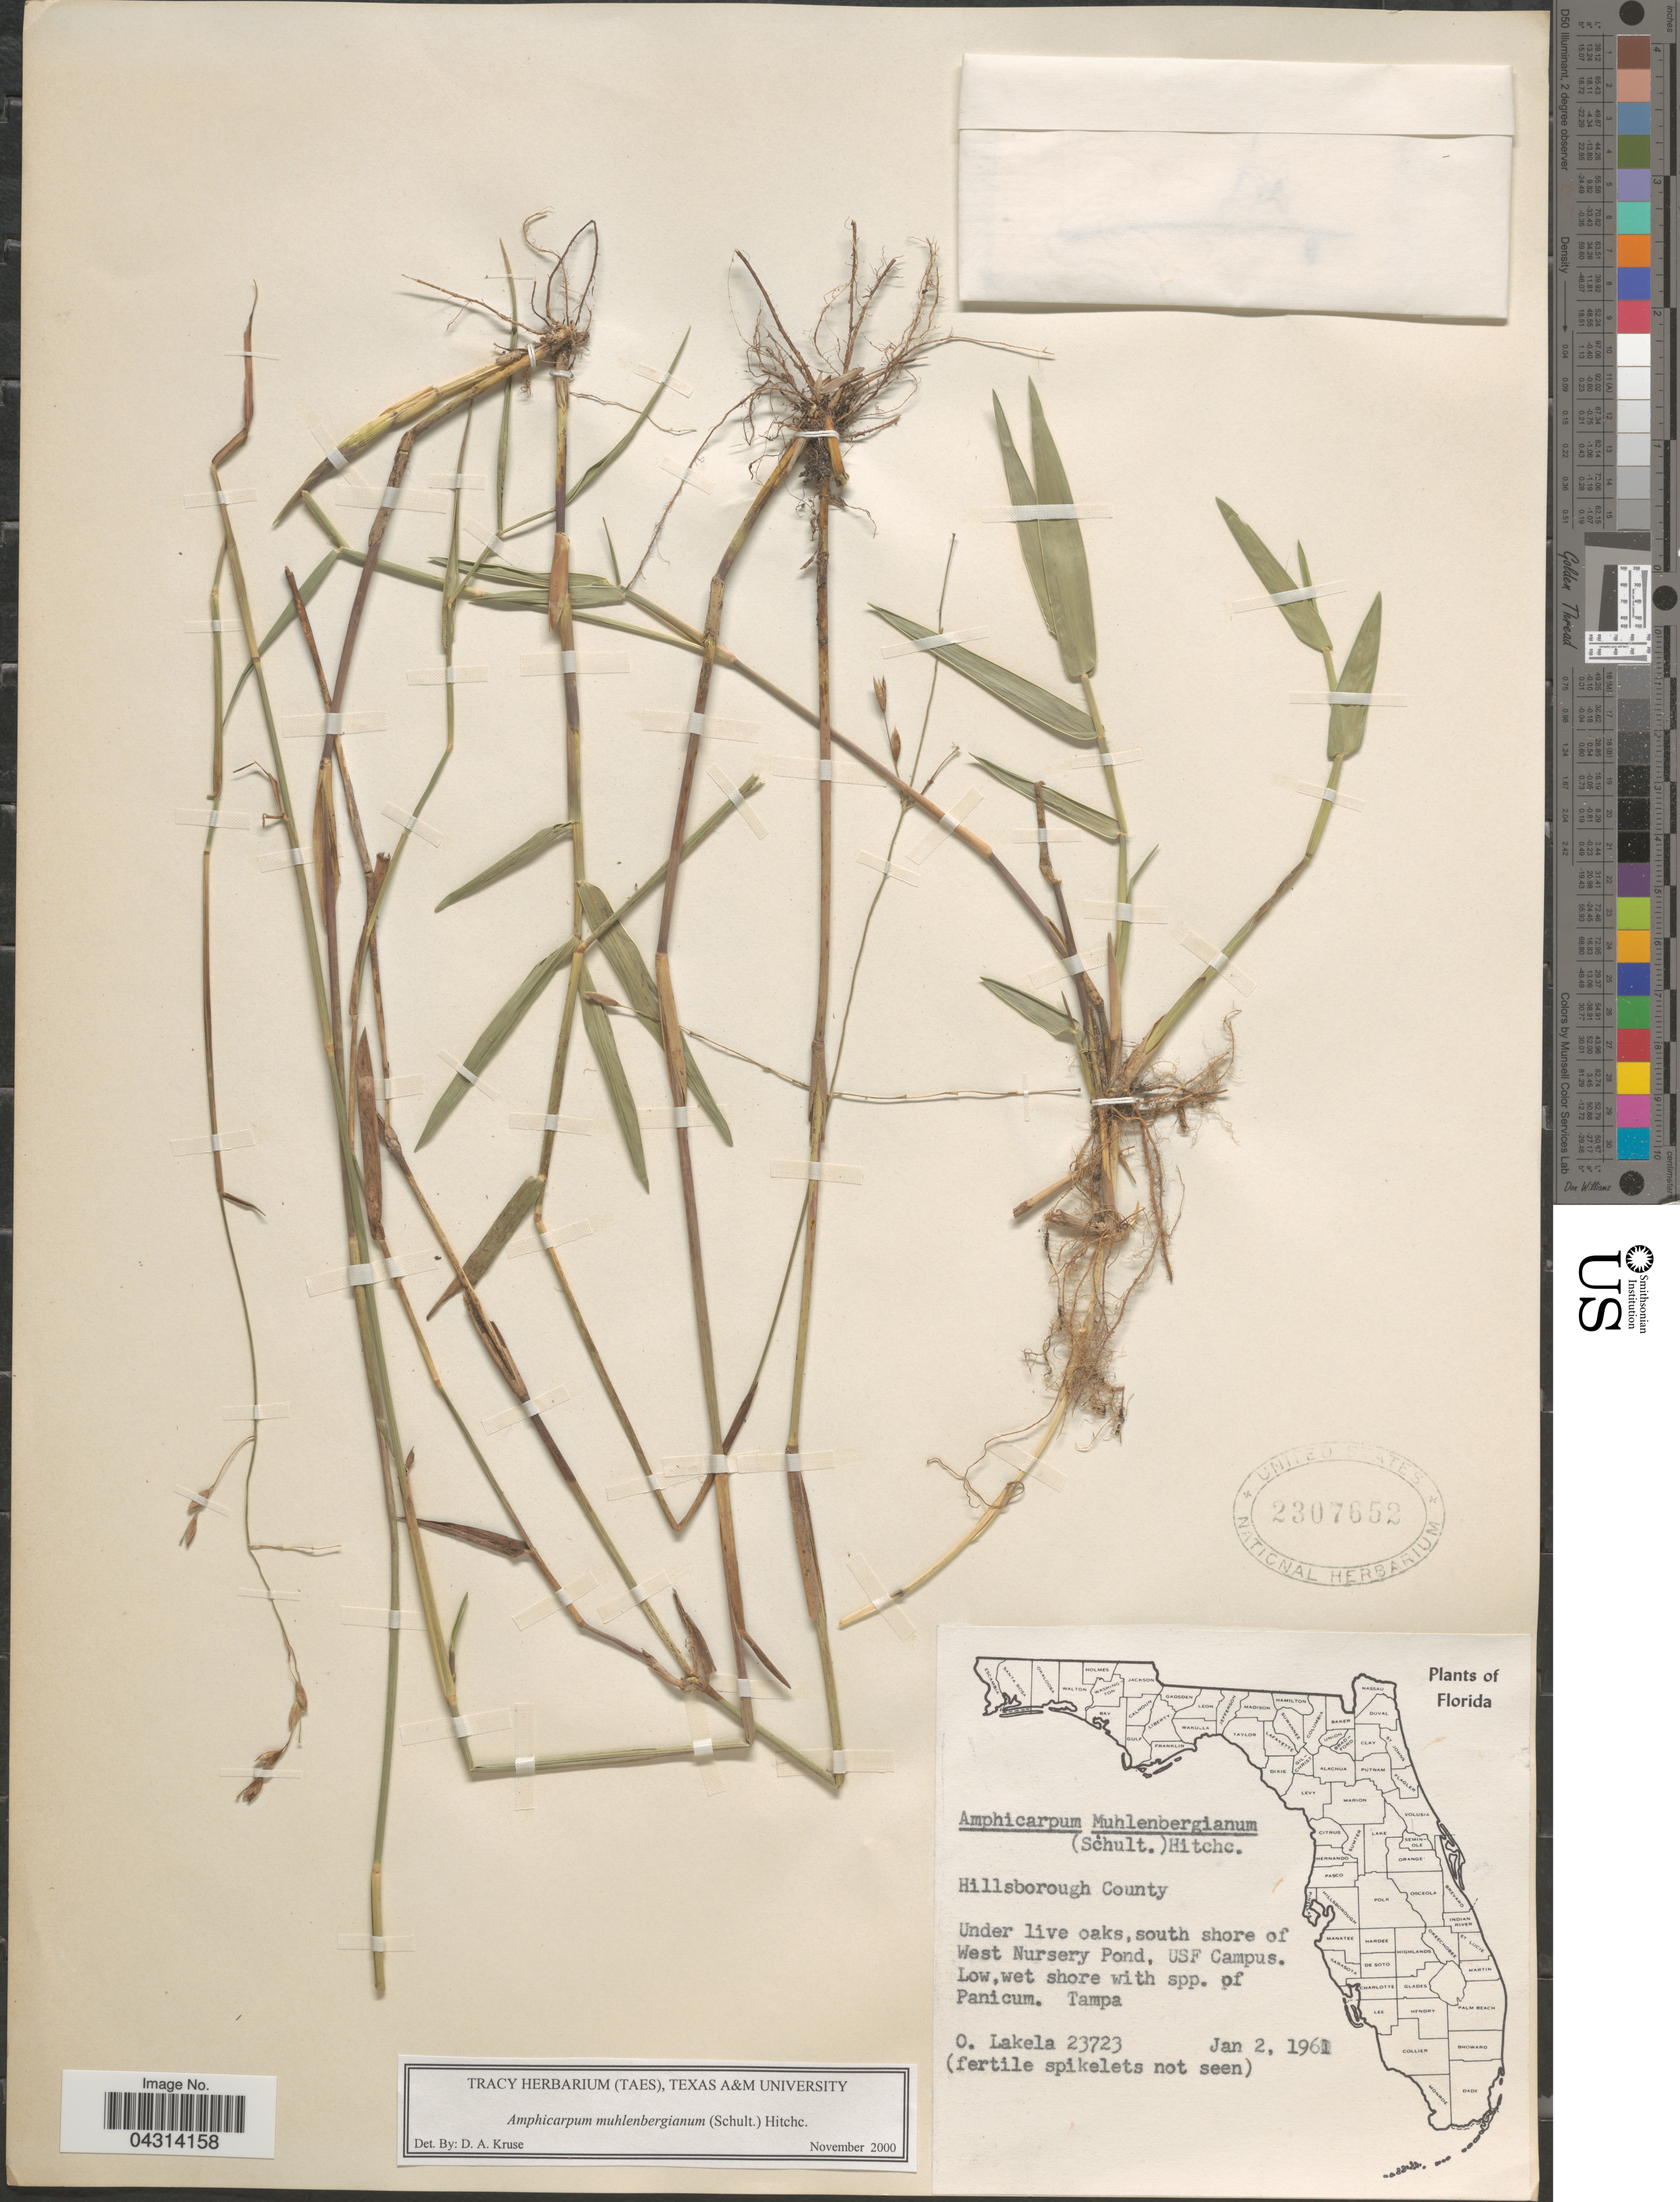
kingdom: Plantae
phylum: Tracheophyta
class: Liliopsida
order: Poales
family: Poaceae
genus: Amphicarpum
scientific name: Amphicarpum muhlenbergianum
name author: (Schult.) Hitchc.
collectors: O. Lakela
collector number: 23723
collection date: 1961-01-02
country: United States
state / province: Florida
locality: Hillsborough County. Under live oaks, south shore of West Nursery Pond, USF Campus.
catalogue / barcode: US 2307652